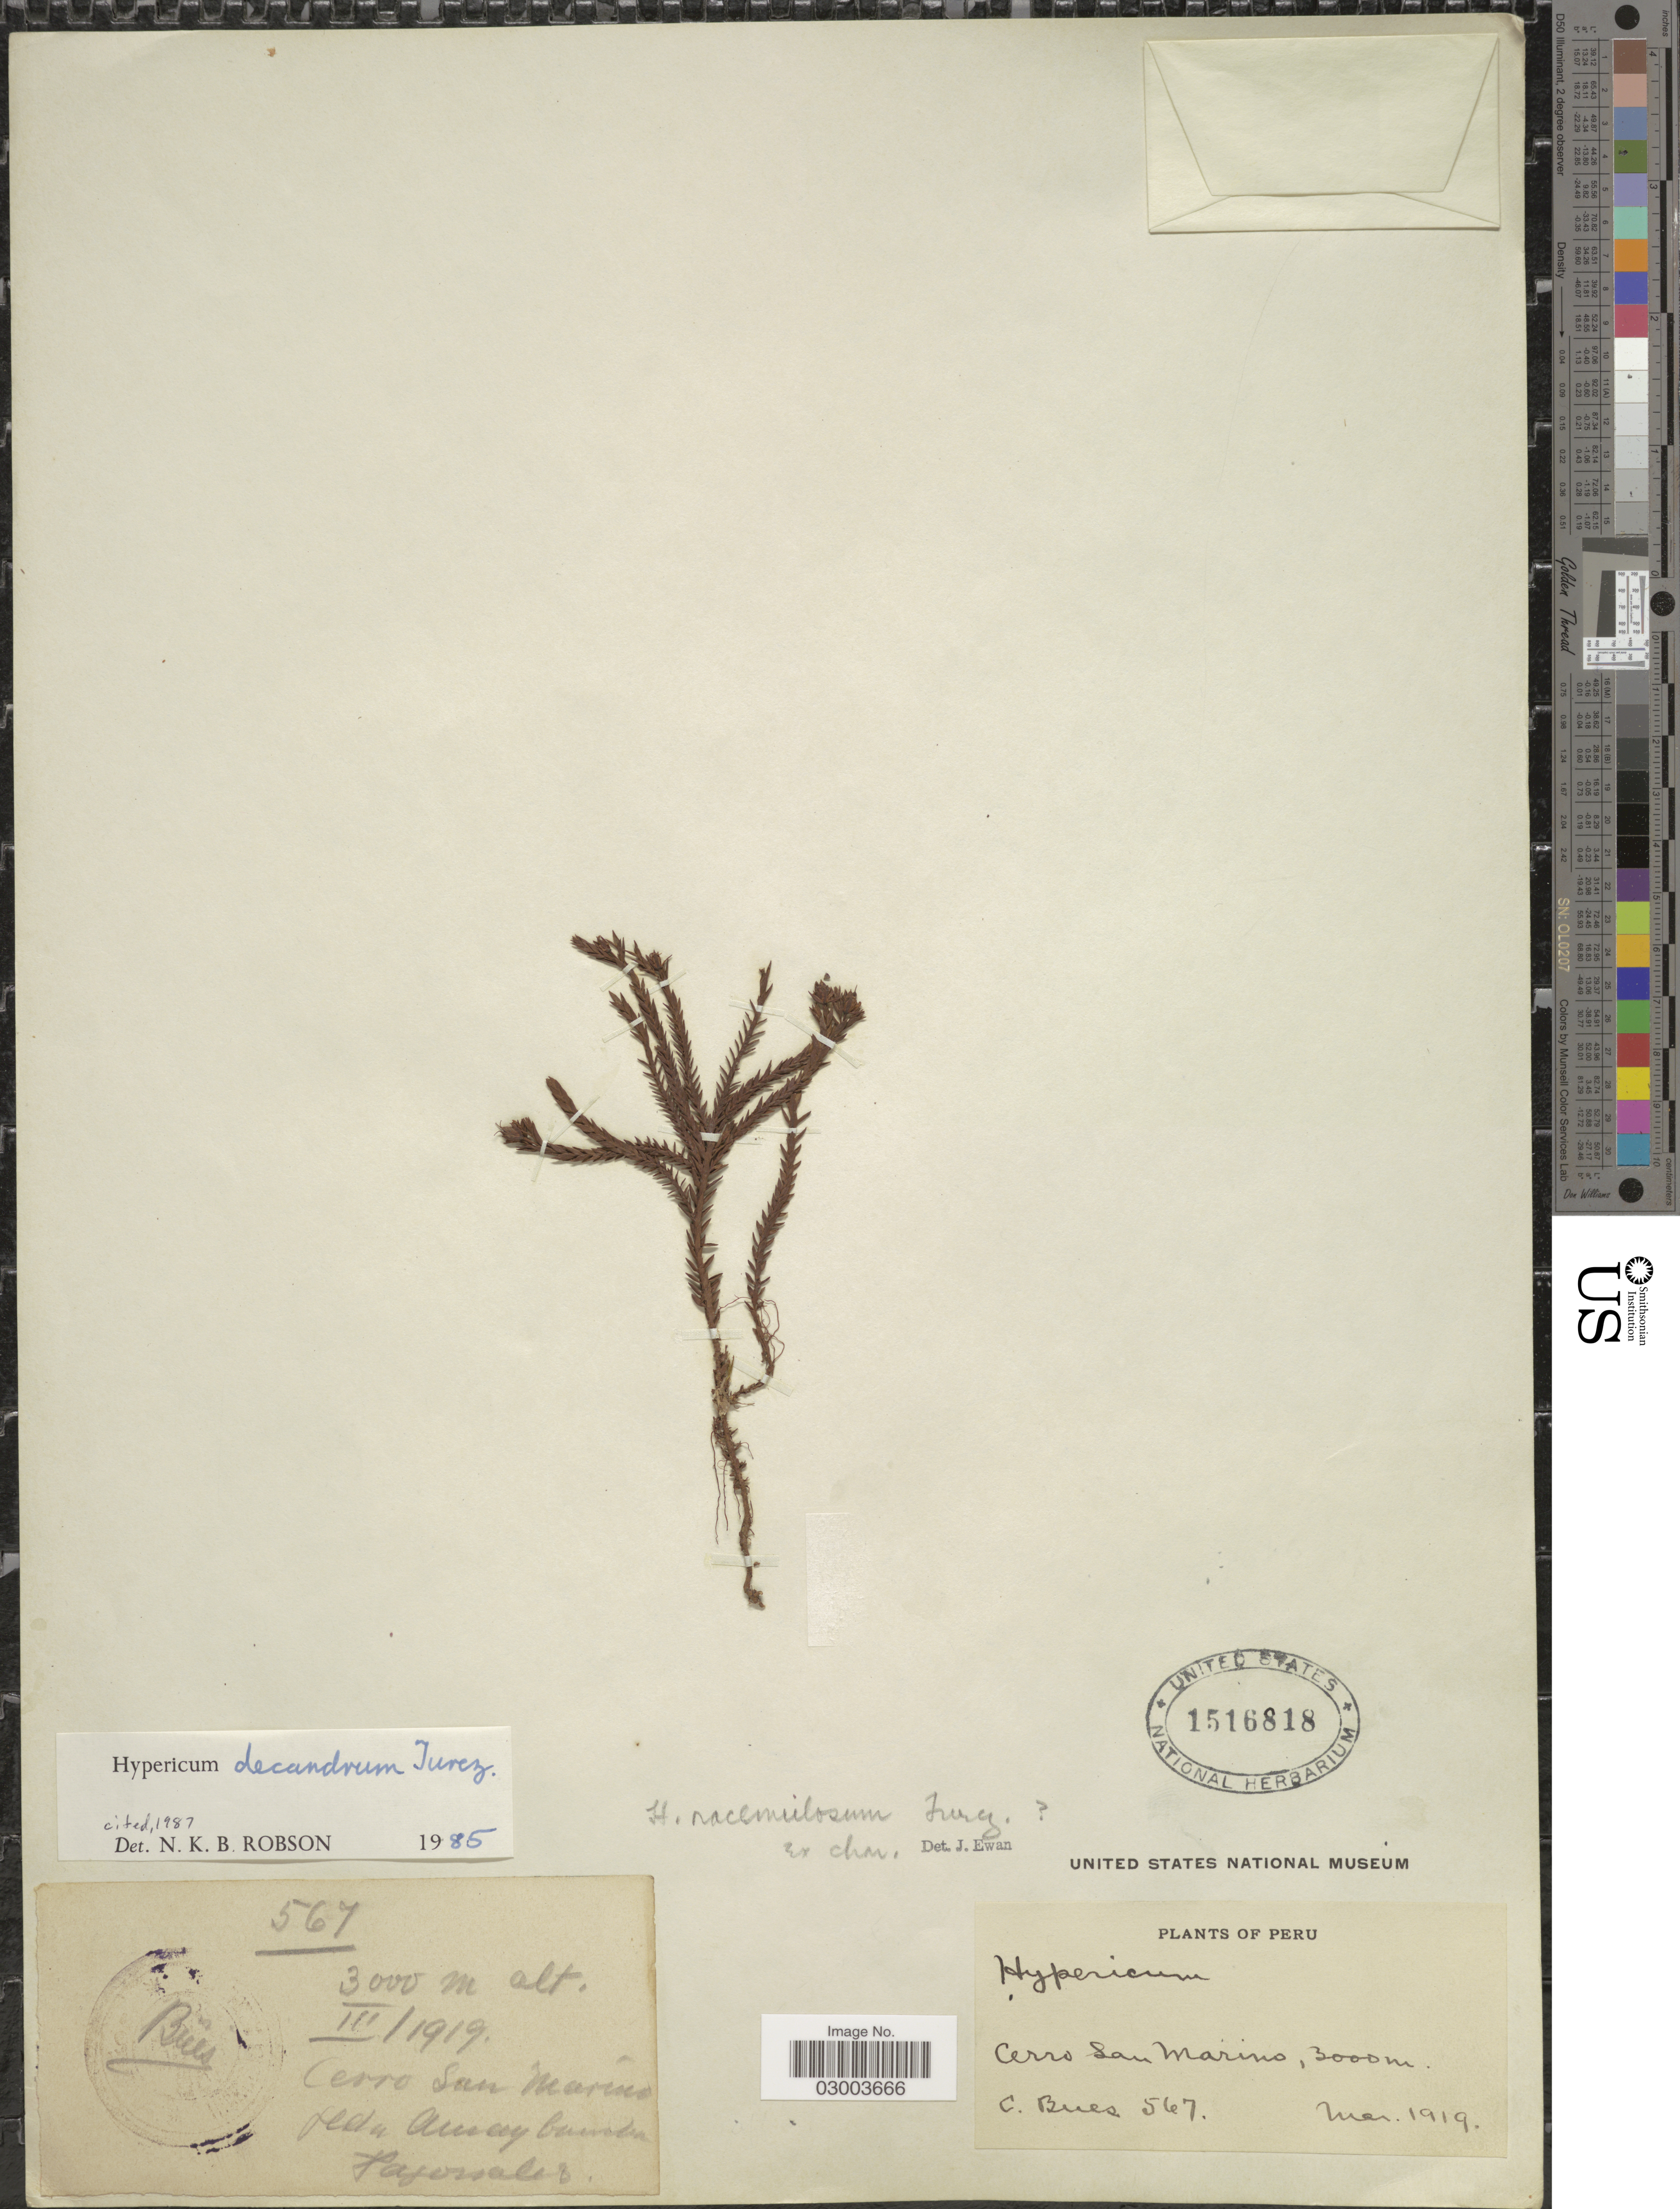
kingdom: Plantae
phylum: Tracheophyta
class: Magnoliopsida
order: Malpighiales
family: Hypericaceae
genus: Hypericum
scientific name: Hypericum decandrum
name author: Turcz.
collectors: C. Bues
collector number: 567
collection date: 1919-03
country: Peru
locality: Cerro San Marino.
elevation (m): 3000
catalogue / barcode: US 1516818